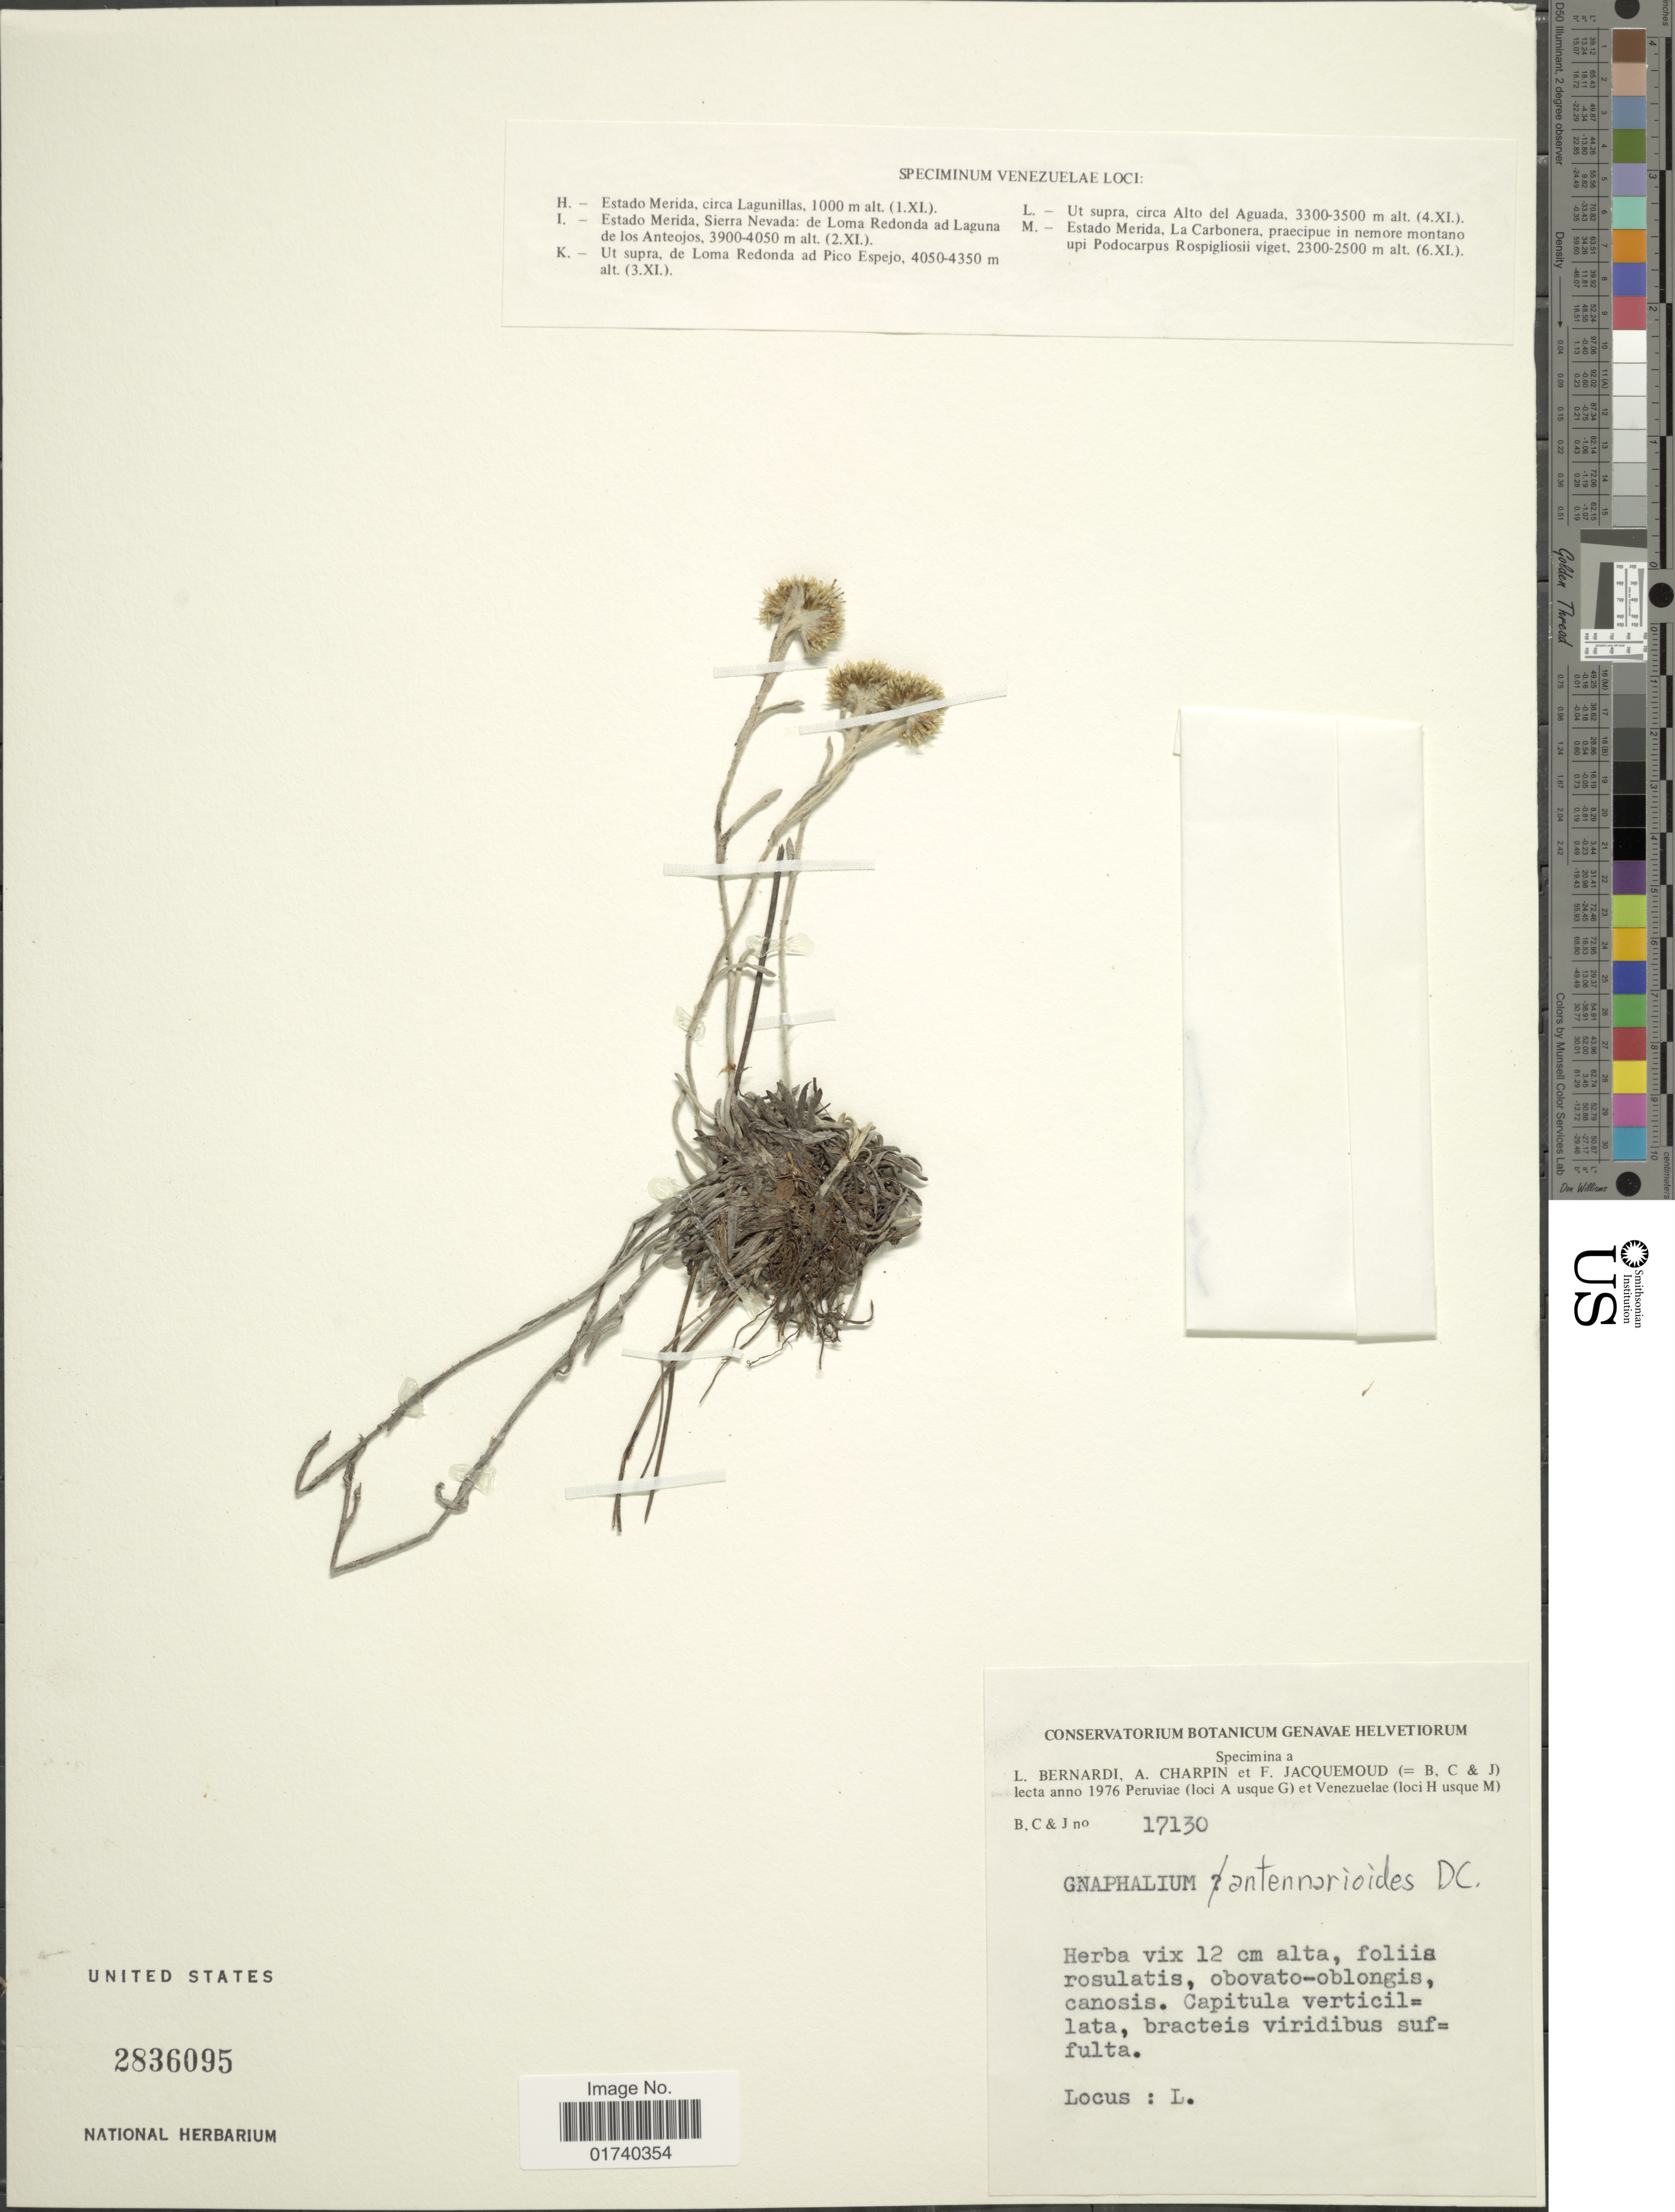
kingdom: Plantae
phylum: Tracheophyta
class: Magnoliopsida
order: Asterales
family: Asteraceae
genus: Chryselium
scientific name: Chryselium gnaphalioides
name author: (Kunth) Urtubey & S.E. Freire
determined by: Nesom, Guy L.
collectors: L. Bernardi, A. Charpin & F. Jacquemoud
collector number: B, C & J 17130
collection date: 1976-11-04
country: Venezuela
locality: Ut supra, circa Alto del Aguada.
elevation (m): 3300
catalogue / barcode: US 2836095